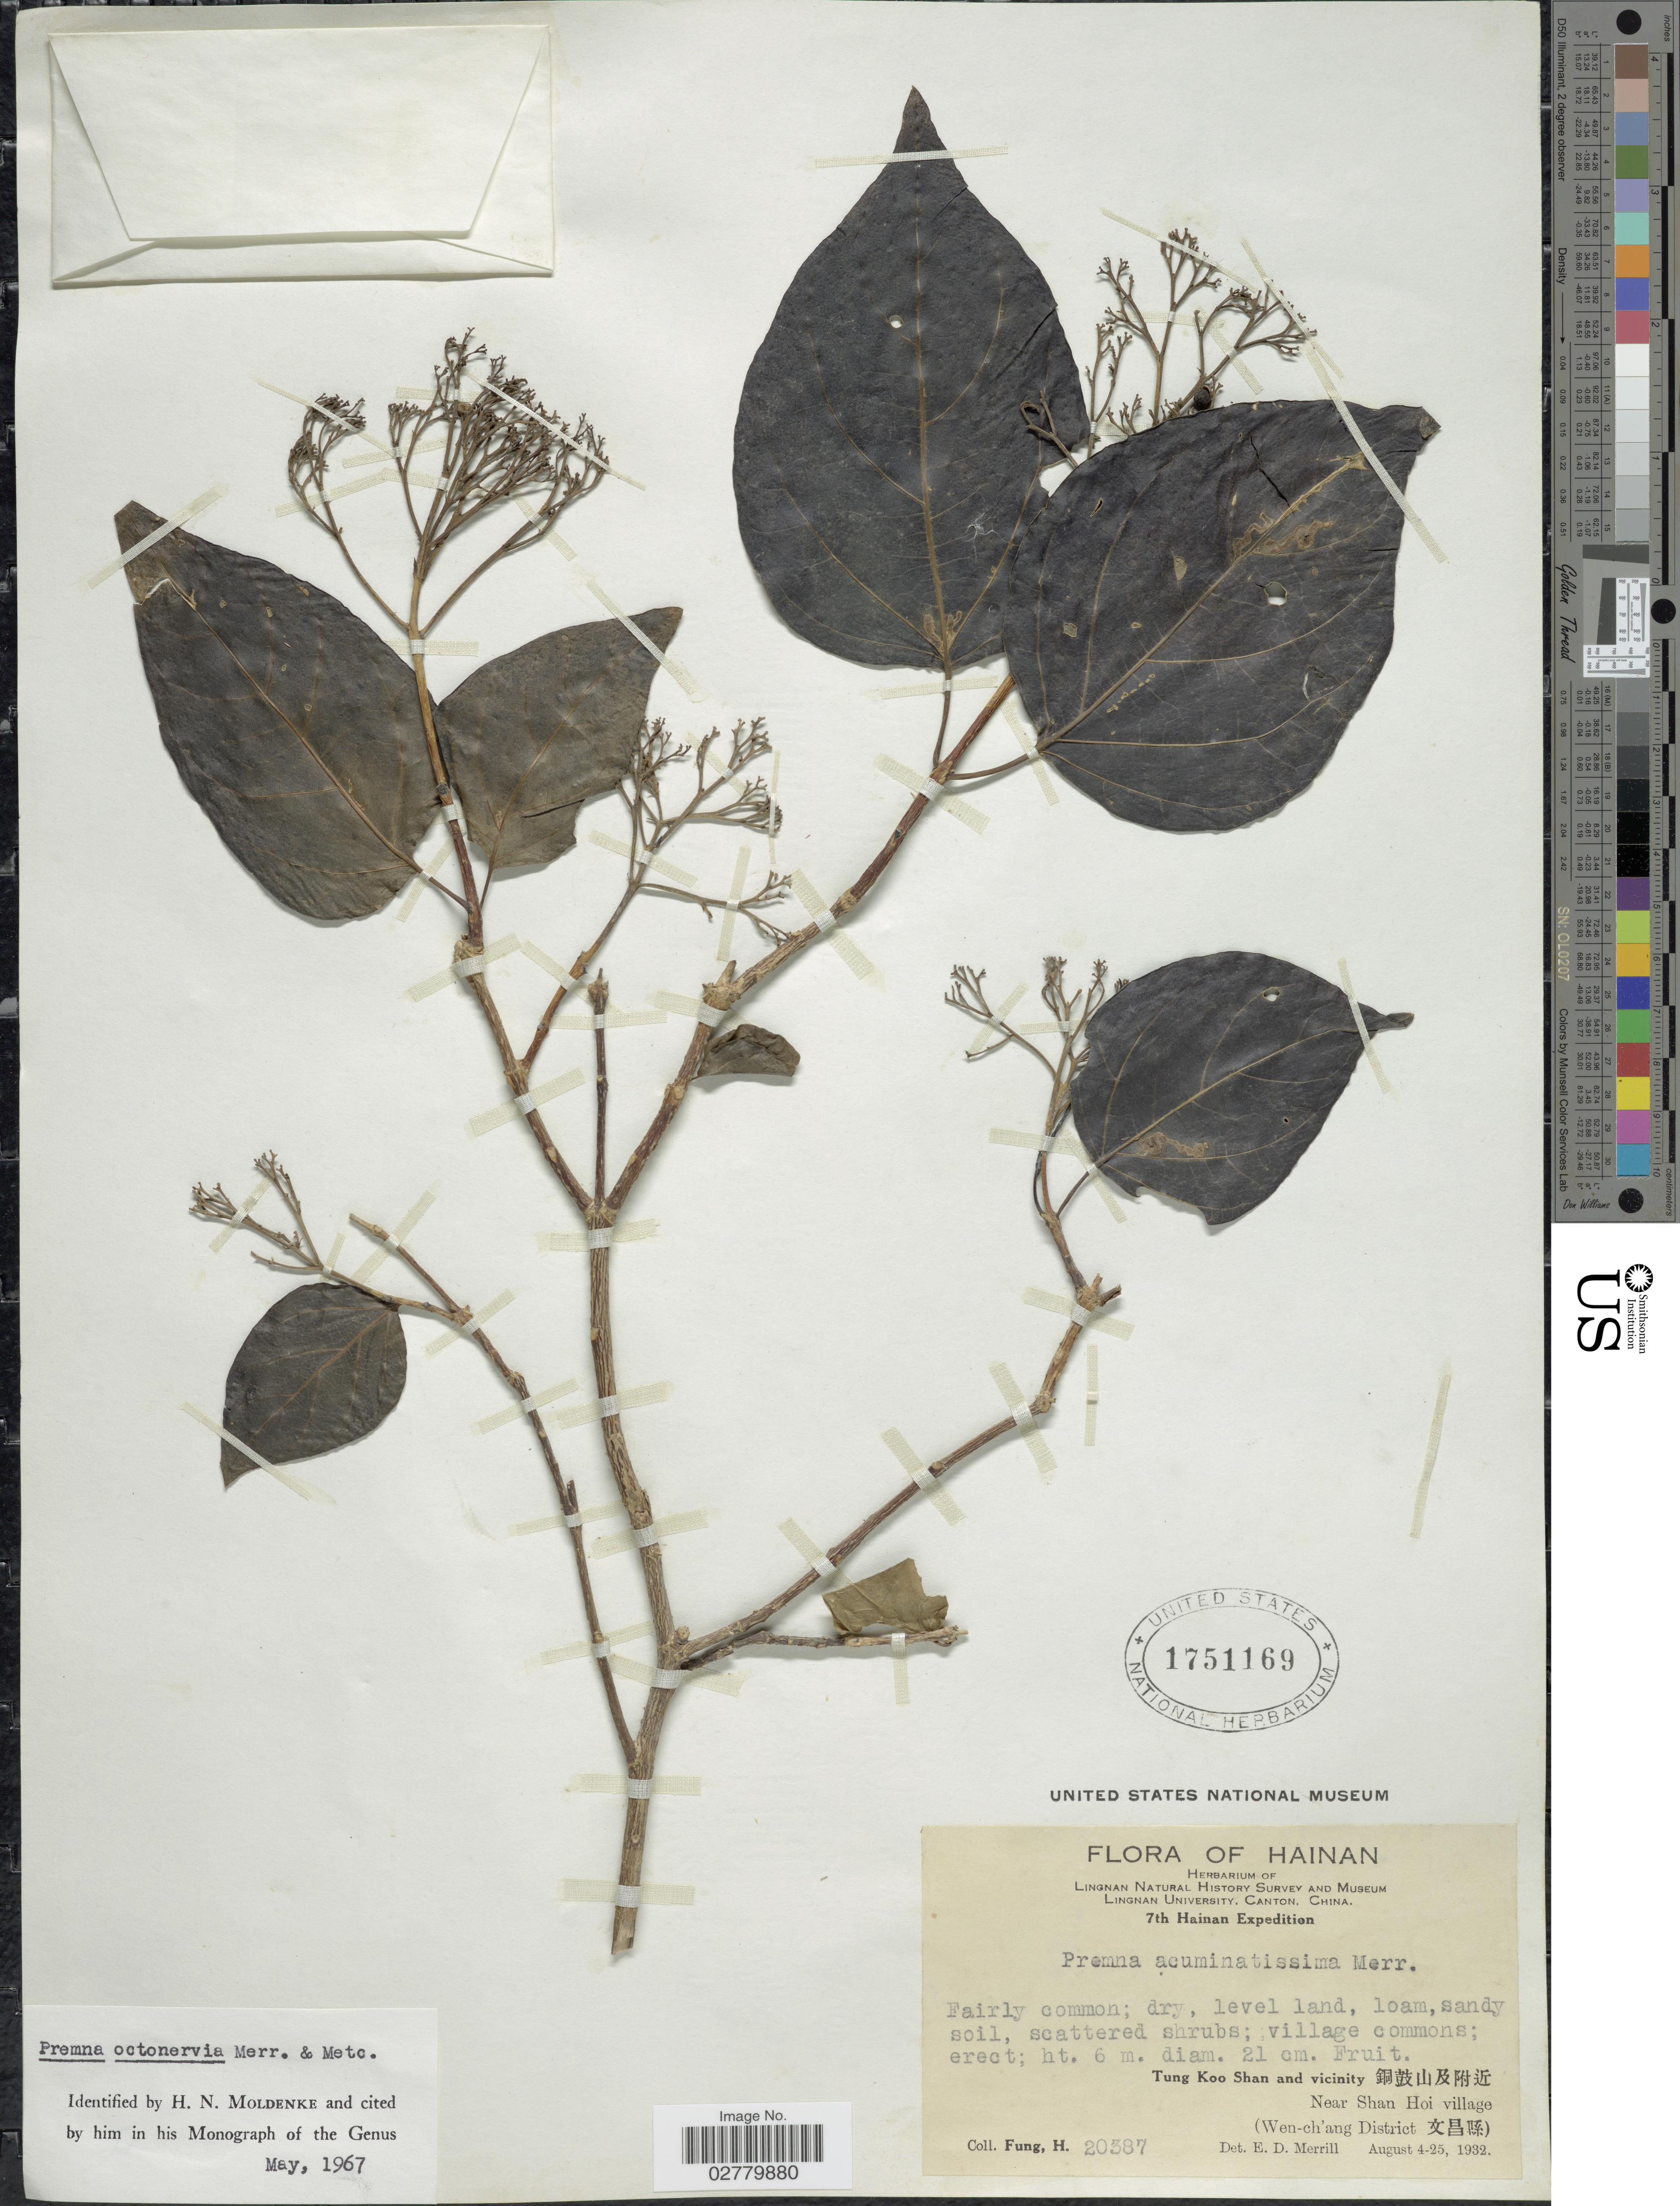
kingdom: Plantae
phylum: Tracheophyta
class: Magnoliopsida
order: Lamiales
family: Lamiaceae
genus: Premna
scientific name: Premna octonervia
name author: Merr. & F.P. Metcalf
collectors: H. Fung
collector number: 20387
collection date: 1932-08-04/1932-08-25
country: China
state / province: Hainan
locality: Tung Koo Shan and vicinity X. Near Shan Hoi village. (Wen-ch'ang District X).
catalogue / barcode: US 1751169